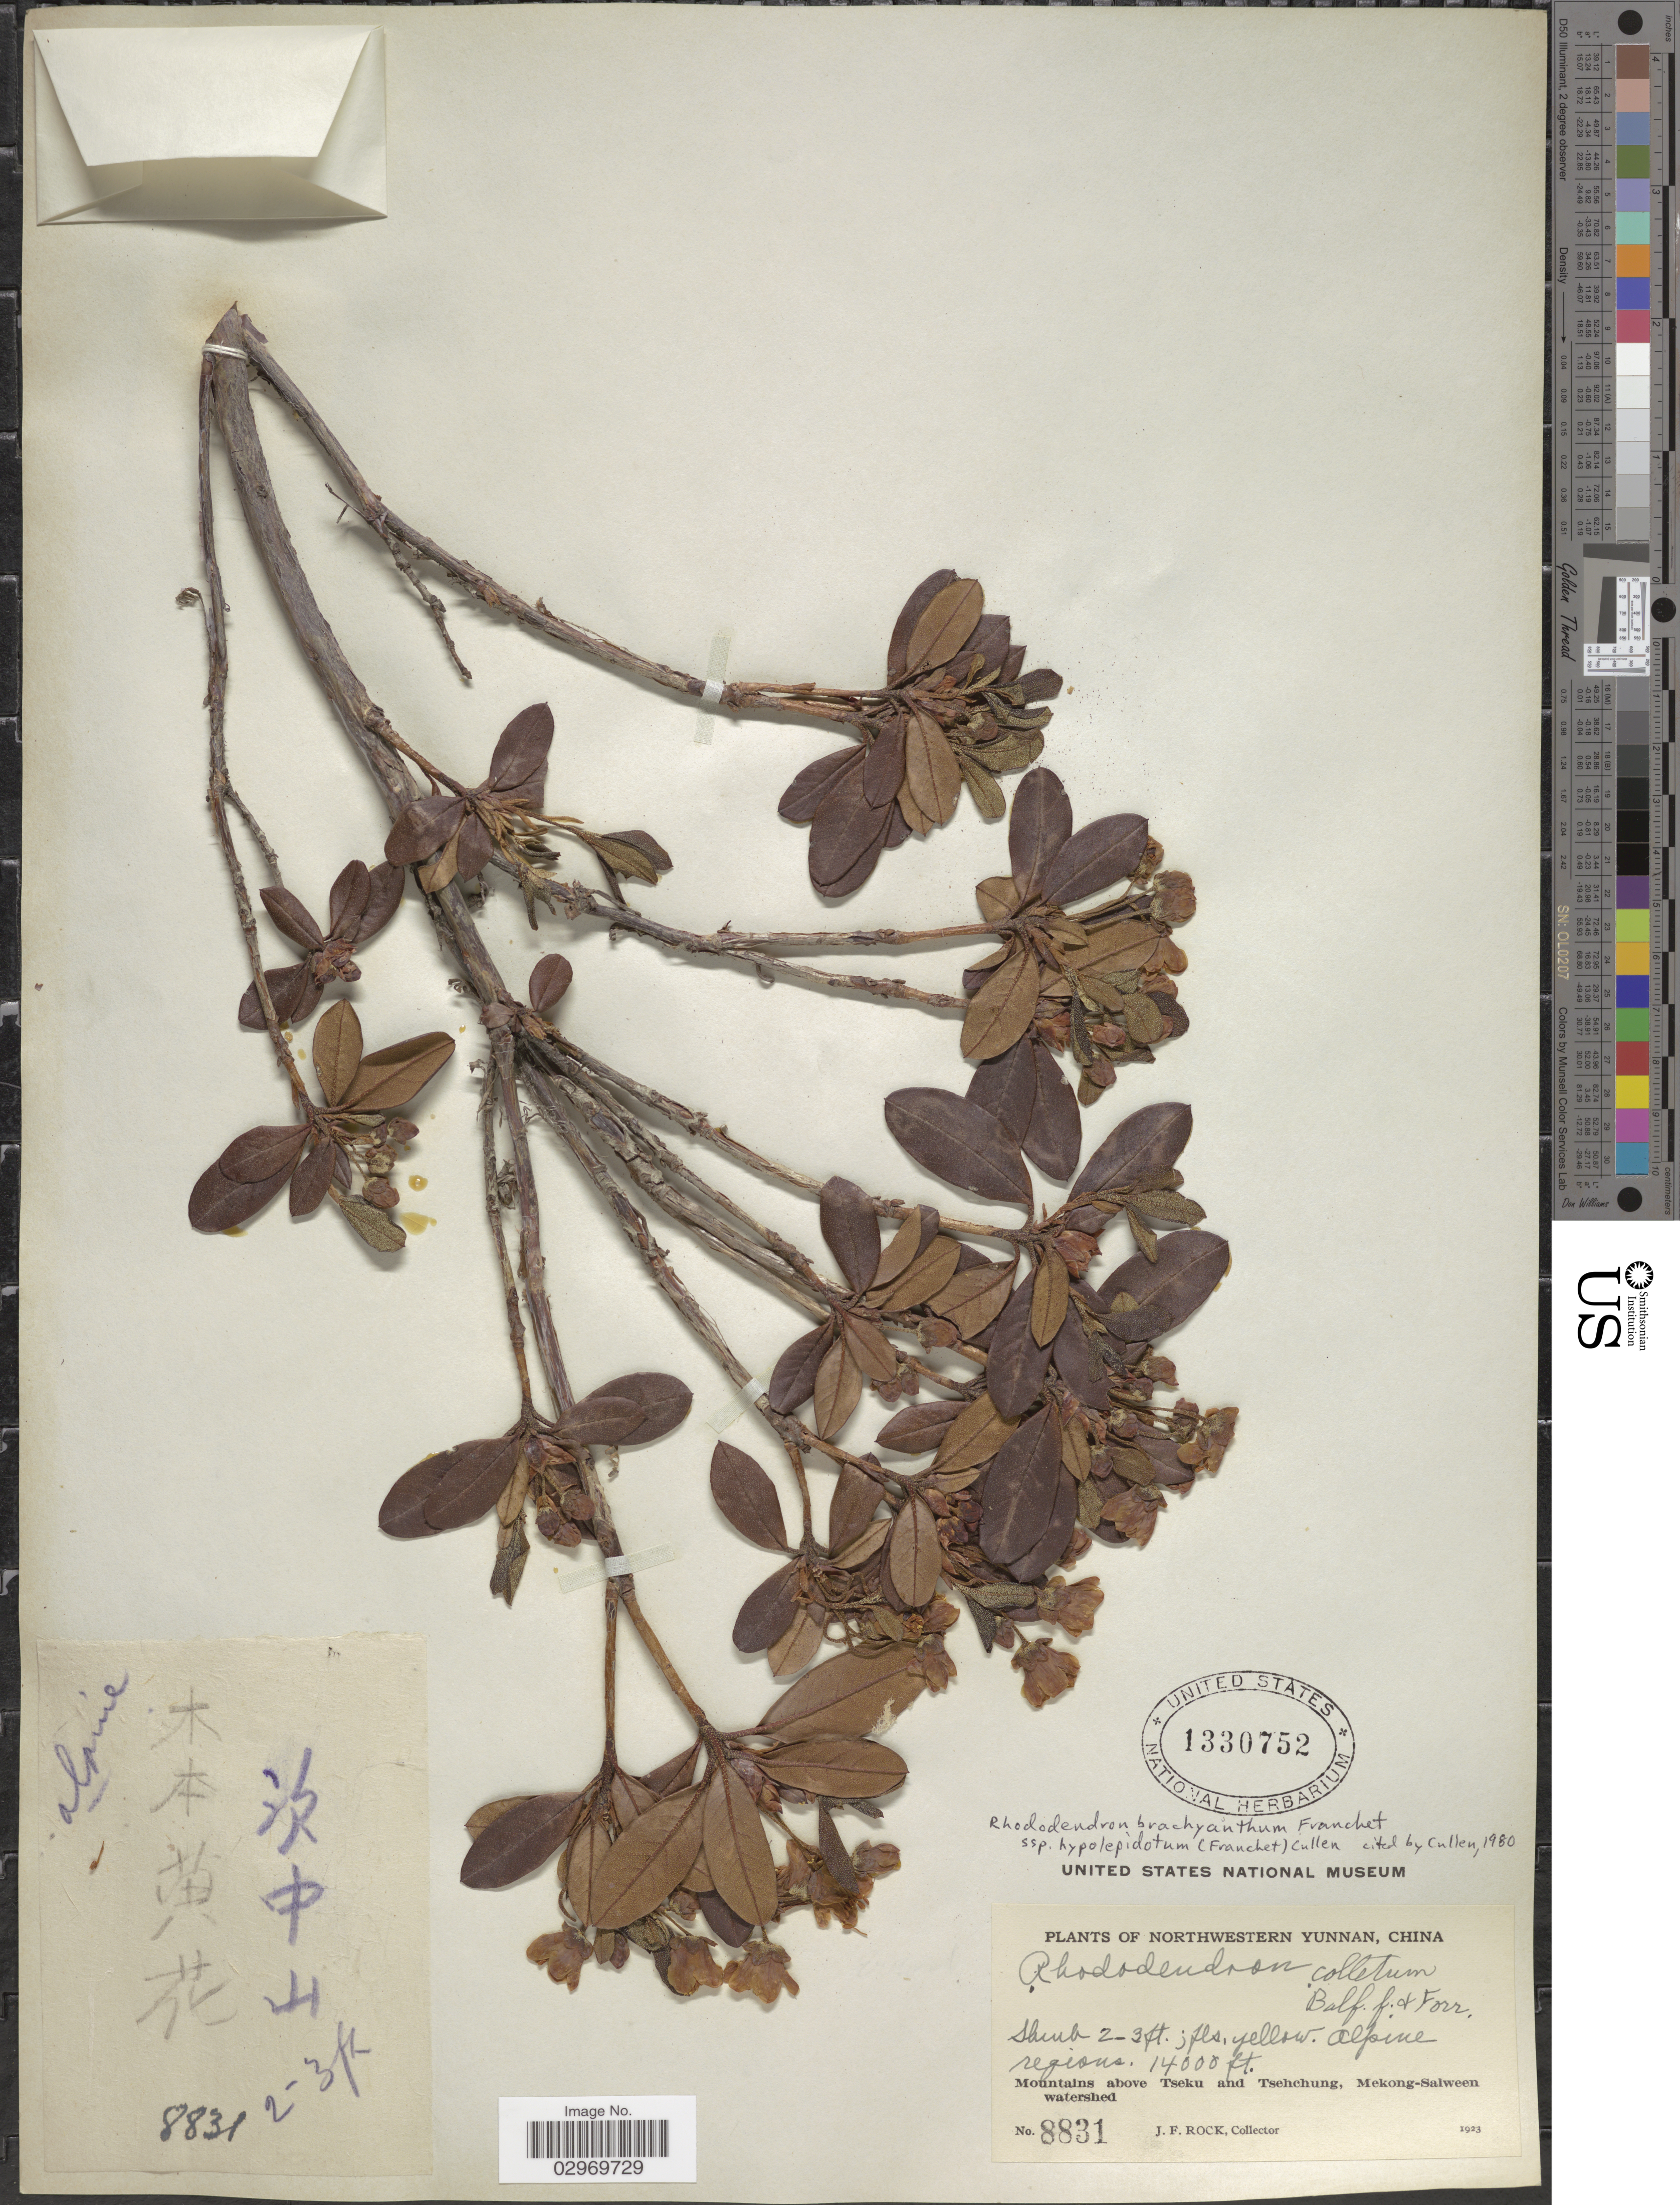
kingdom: Plantae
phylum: Tracheophyta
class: Magnoliopsida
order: Ericales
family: Ericaceae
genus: Rhododendron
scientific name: Rhododendron brachyanthum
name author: Franch.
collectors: J. Rock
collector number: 8831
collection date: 1923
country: China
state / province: Yunnan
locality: Northwestern Yunnan. Alpine regions. Mountains above Tseku and Tsehchung, Mekong-Salween watershed.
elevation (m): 4267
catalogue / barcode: US 1330752